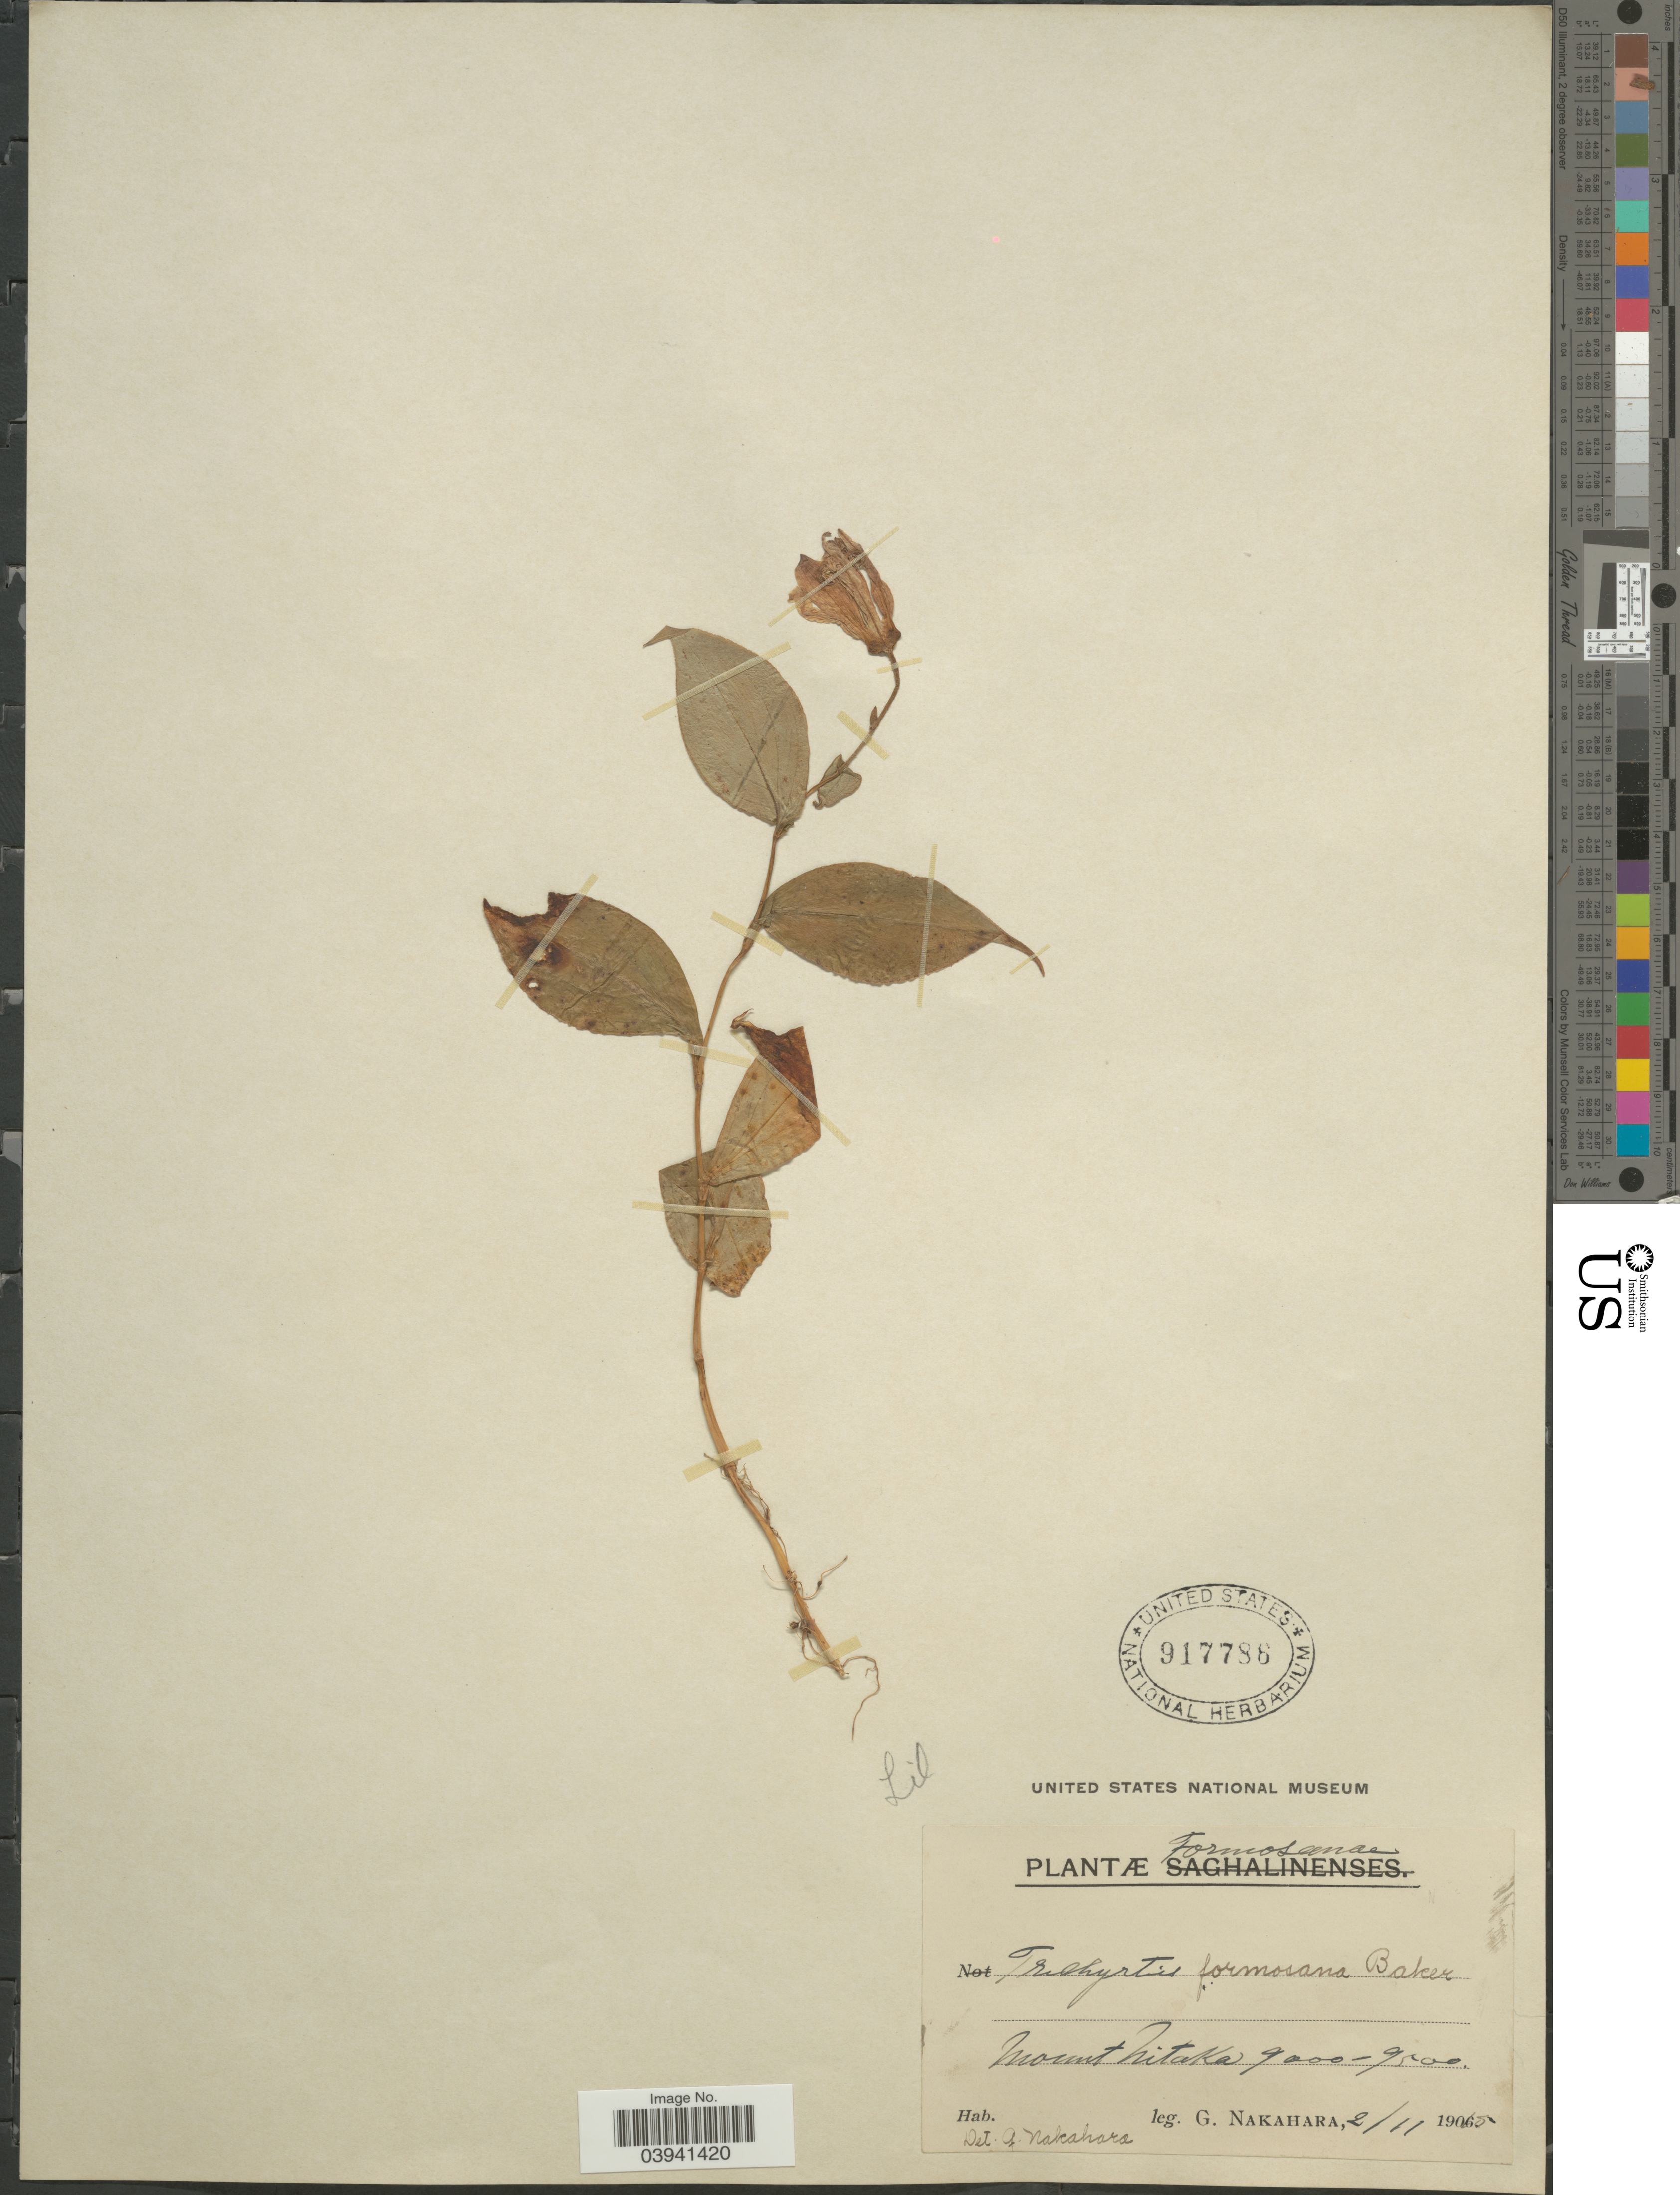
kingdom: Plantae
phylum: Tracheophyta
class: Liliopsida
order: Liliales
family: Liliaceae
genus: Tricyrtis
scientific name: Tricyrtis formosana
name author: Baker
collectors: G. Nakahara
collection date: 1905-11-02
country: Taiwan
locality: Formosanae. Mount Nitaka.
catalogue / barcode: US 917786